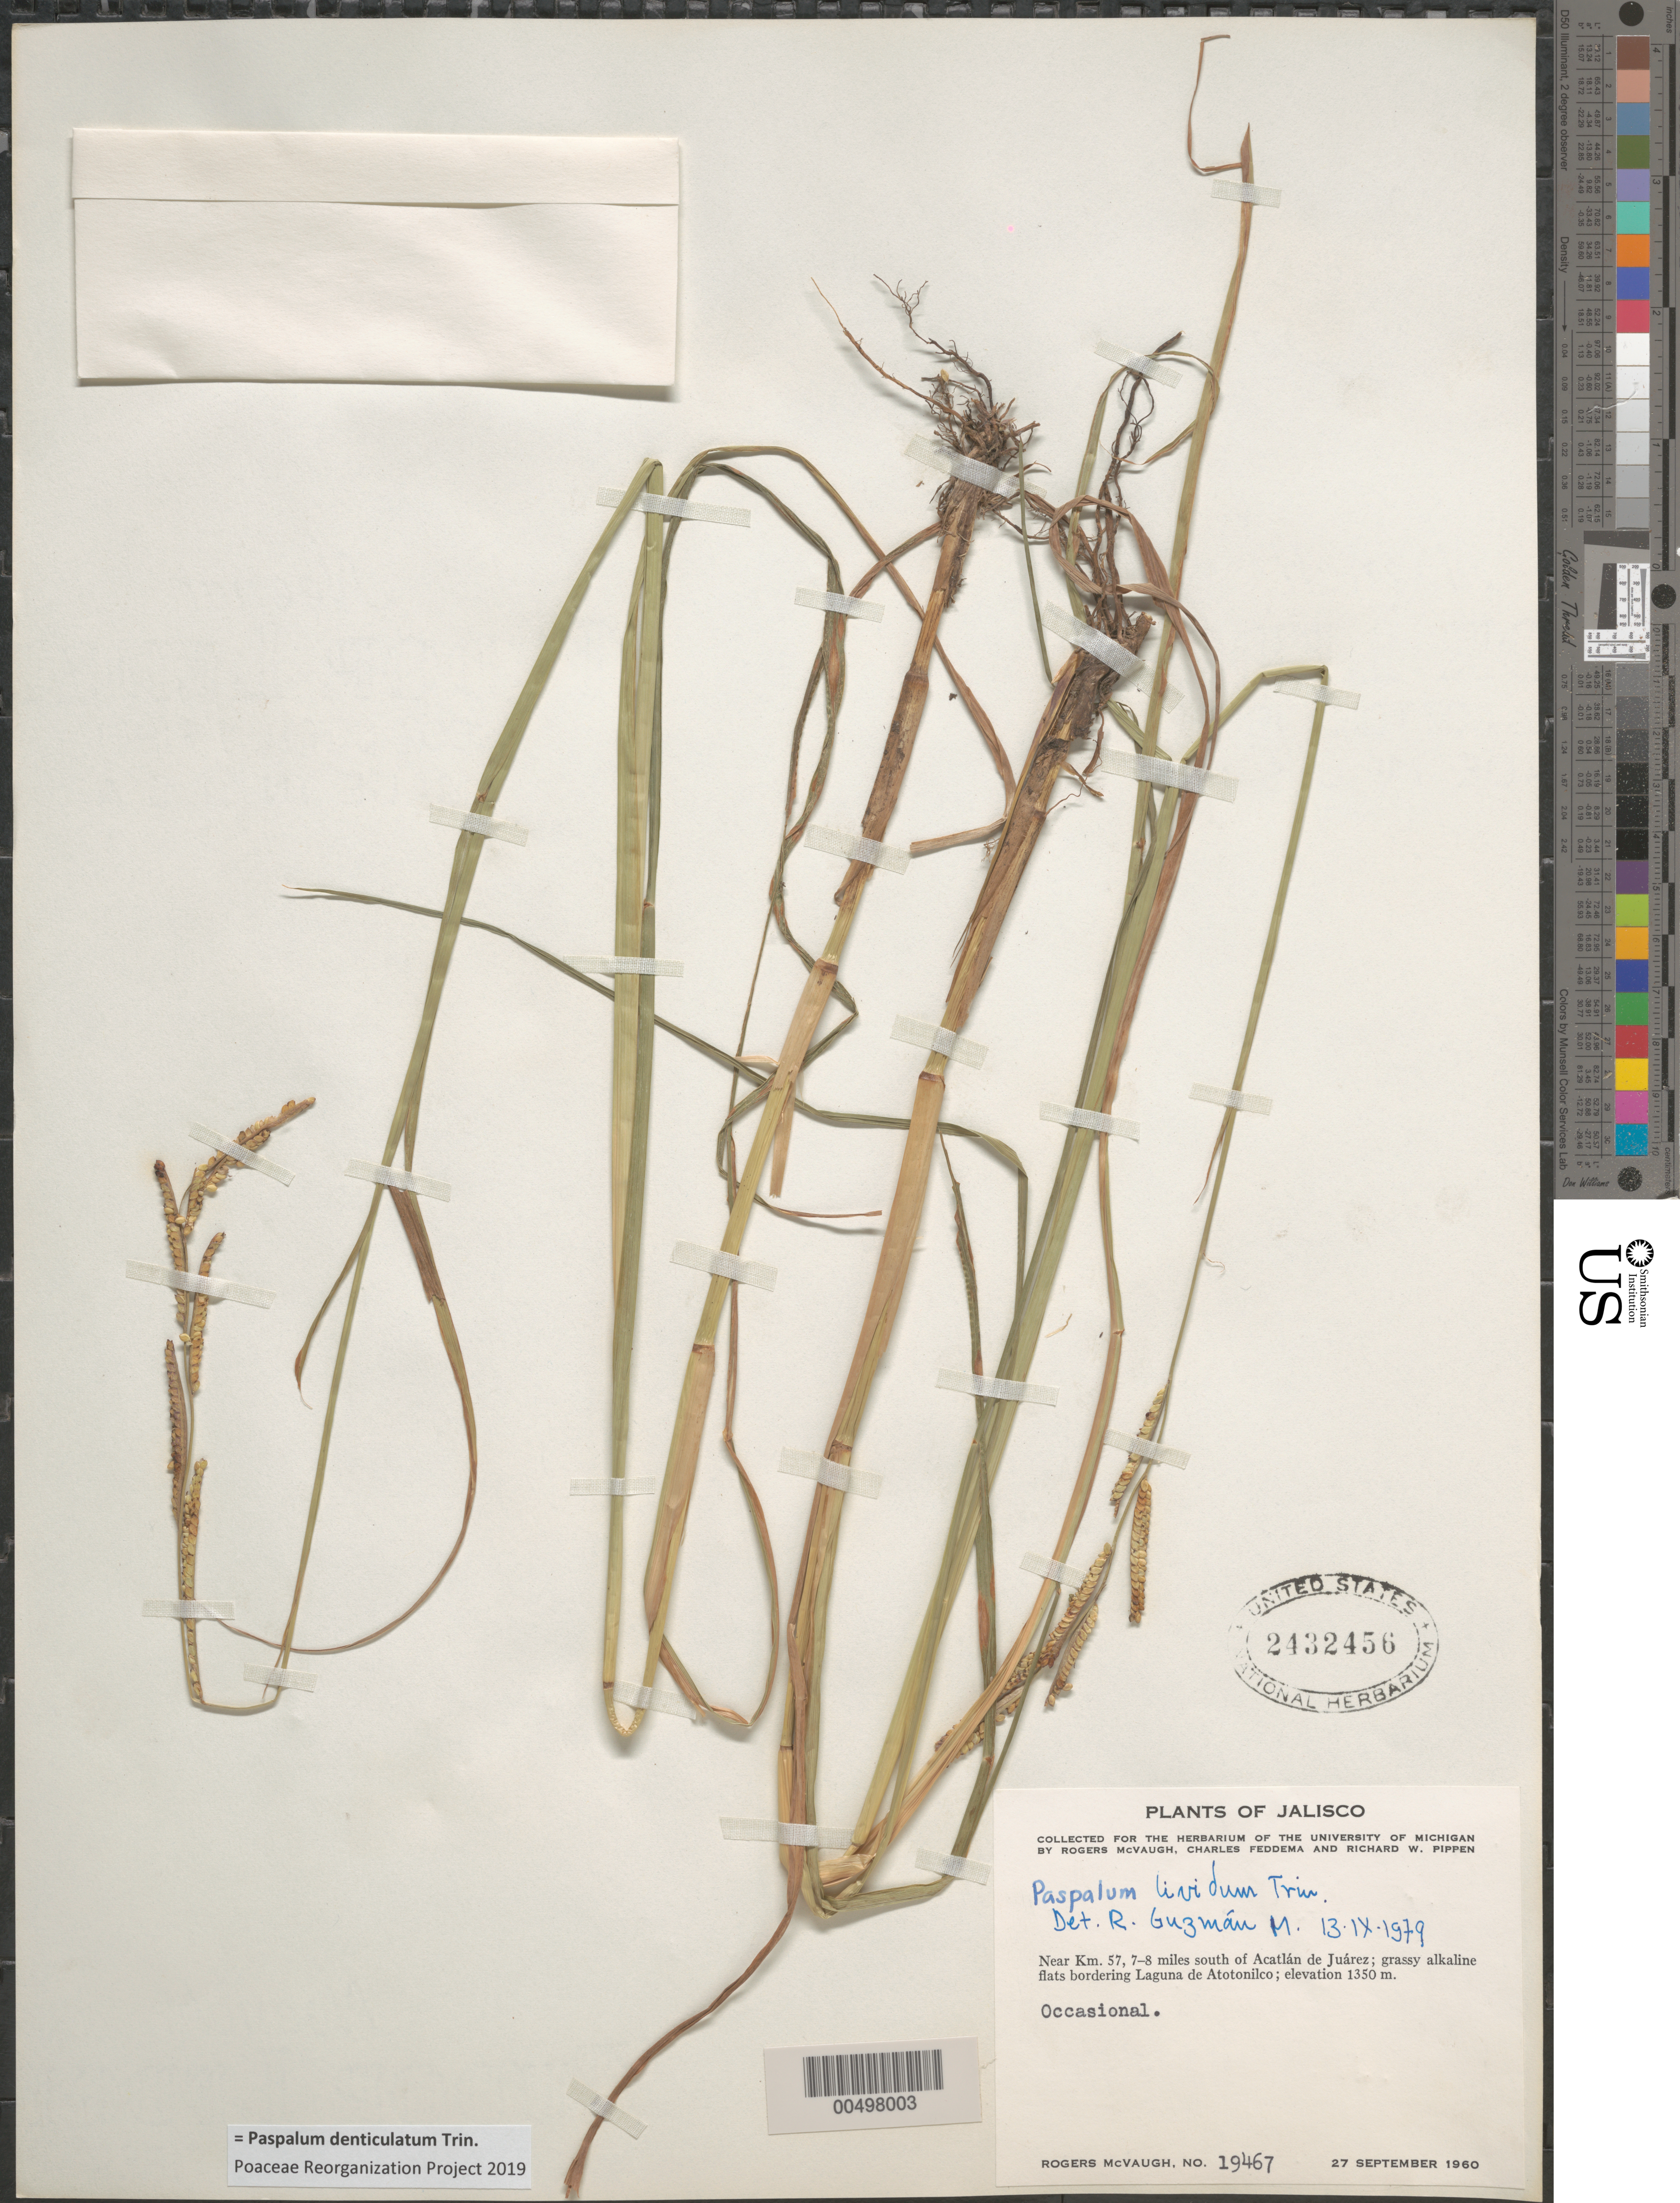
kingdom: Plantae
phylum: Tracheophyta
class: Liliopsida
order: Poales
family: Poaceae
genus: Paspalum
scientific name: Paspalum lividum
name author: Trin. in Schltdl.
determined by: Guzm n-M., R.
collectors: R. McVaugh, C. Feddema & R. W. Pippen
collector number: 19467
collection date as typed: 27 Sep 1960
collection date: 1960-09-27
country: Mexico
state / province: Jalisco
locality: Near Km 57, 7-8 mi S of Acatlán de Juárez, bordering Laguna de Atotonilco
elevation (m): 1350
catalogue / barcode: US 2432456